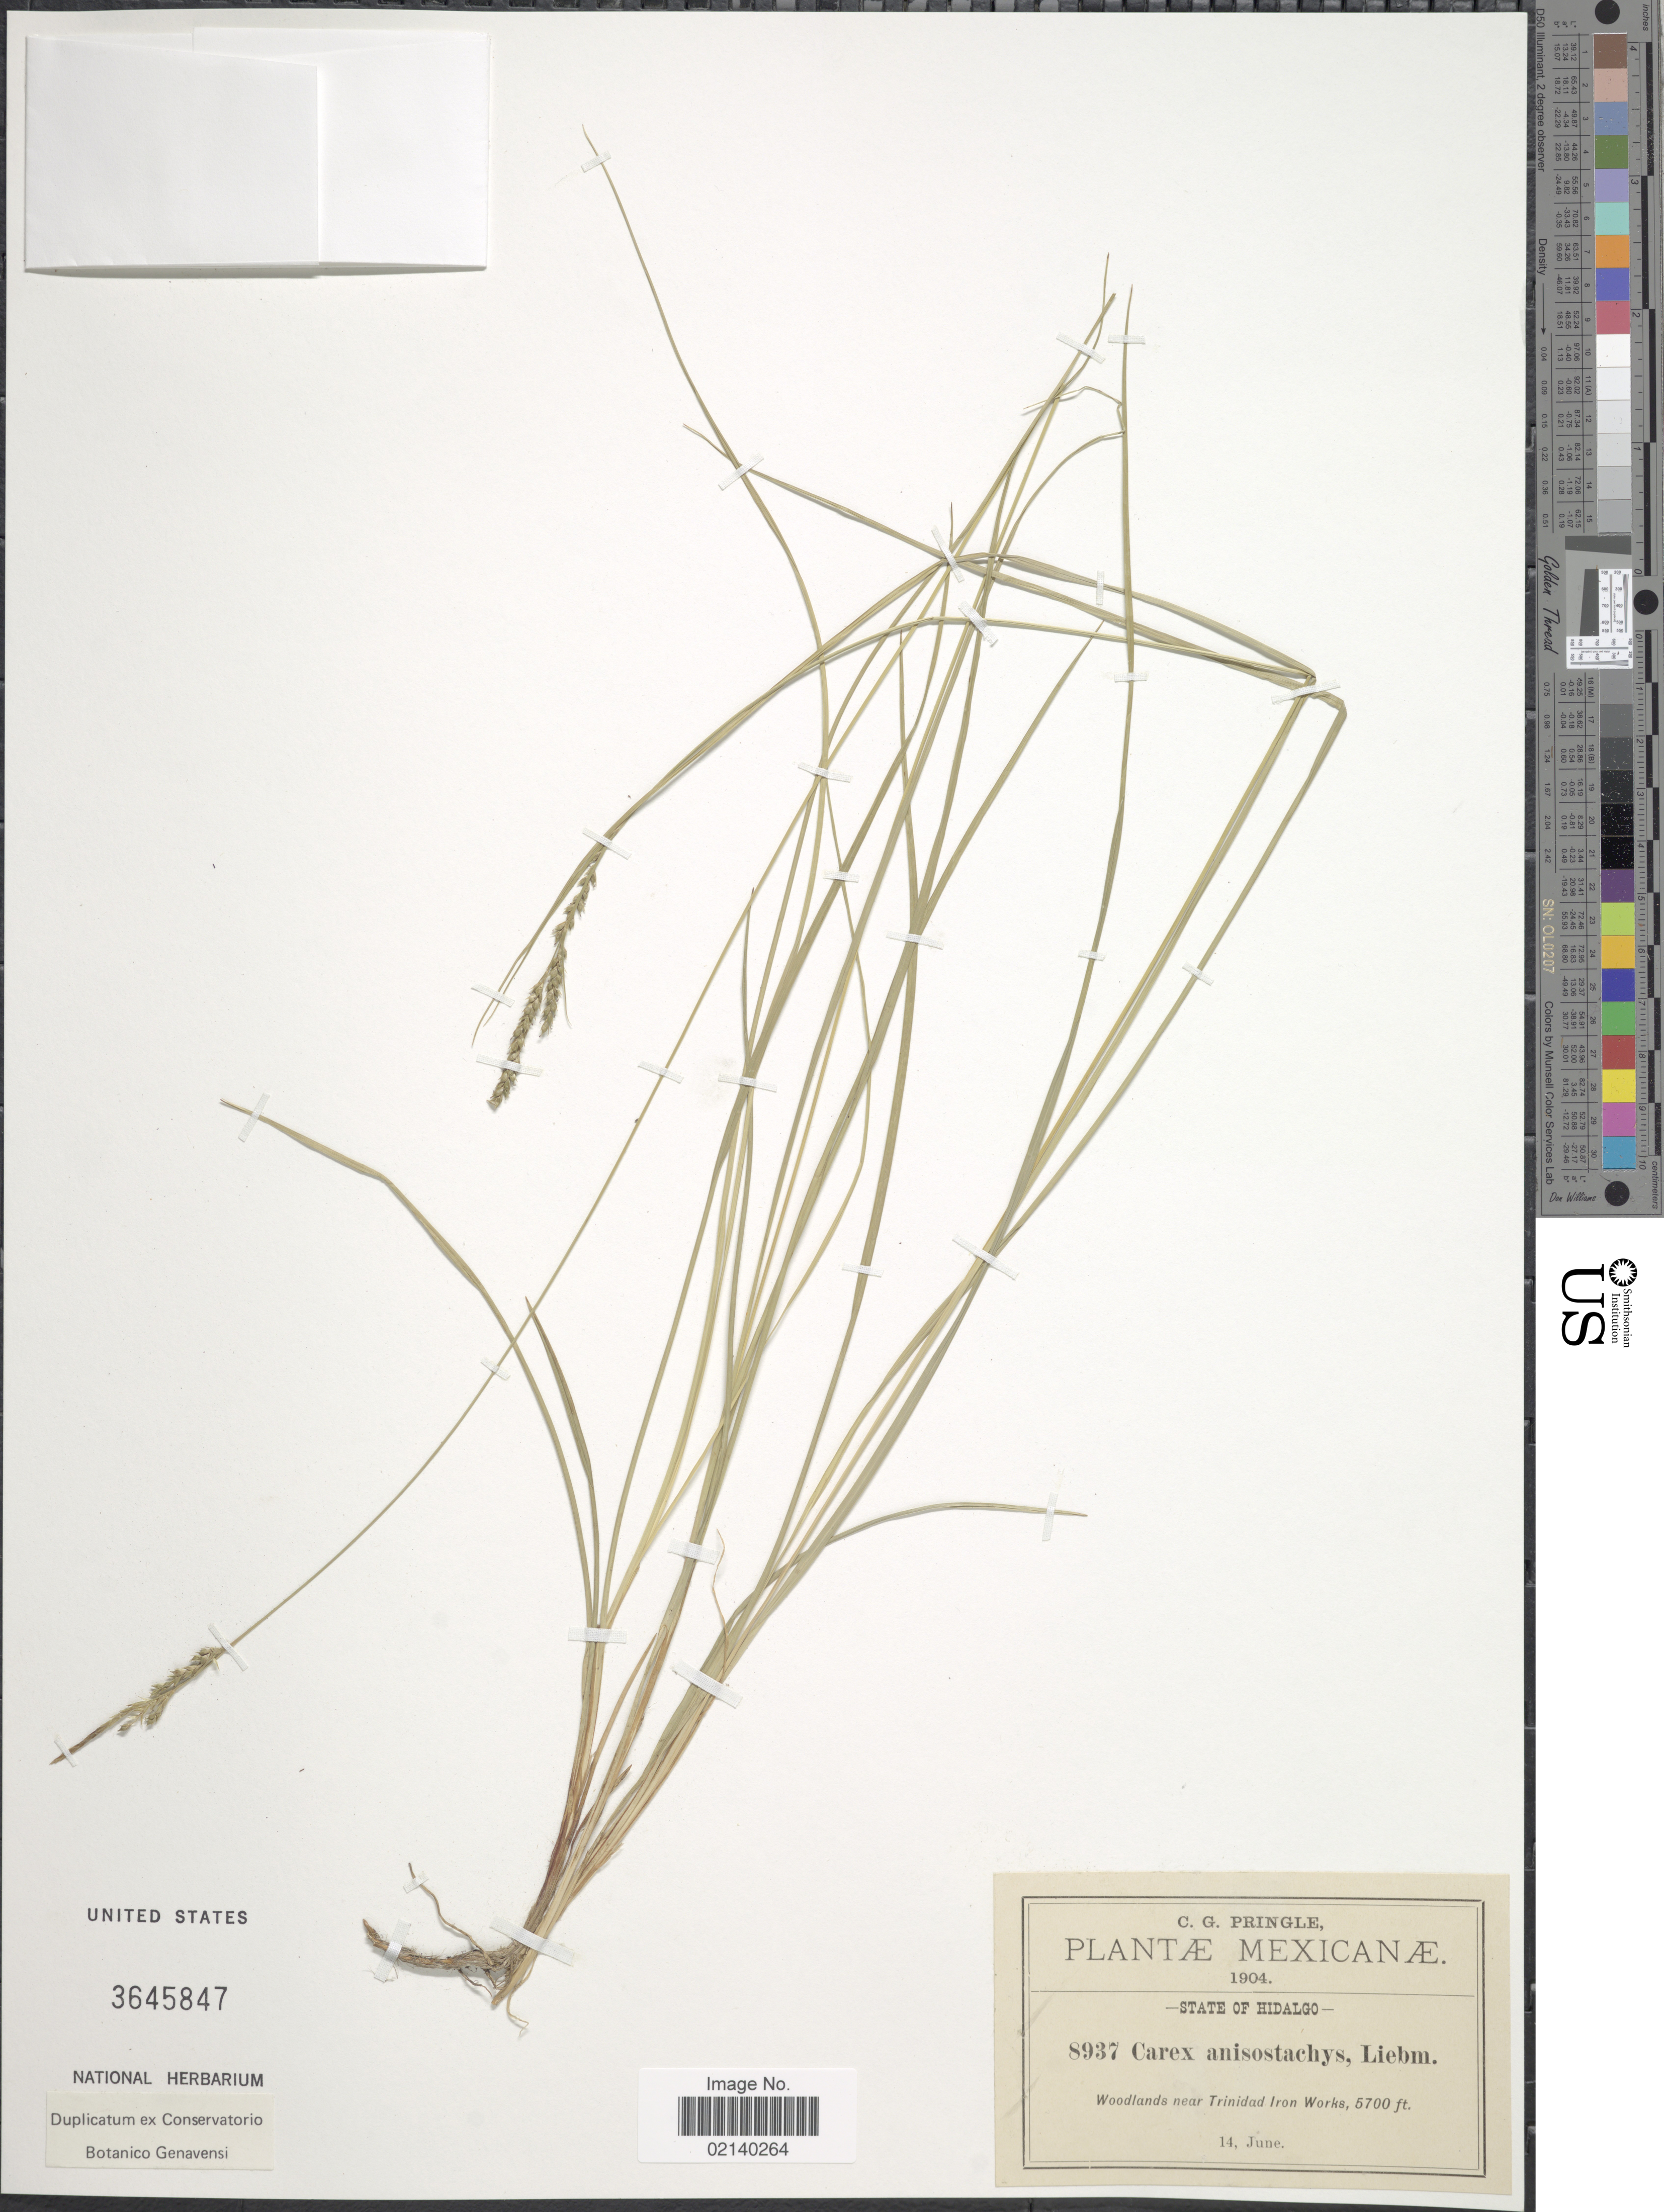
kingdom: Plantae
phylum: Tracheophyta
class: Liliopsida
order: Poales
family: Cyperaceae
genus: Carex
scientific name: Carex anisostachys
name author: Liebm.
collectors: C. G. Pringle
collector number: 8937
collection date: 1904-06-14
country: Mexico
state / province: Hidalgo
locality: State of Hidalgo. Woodlands near Trinidad Iron Works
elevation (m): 1737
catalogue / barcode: US 3645847